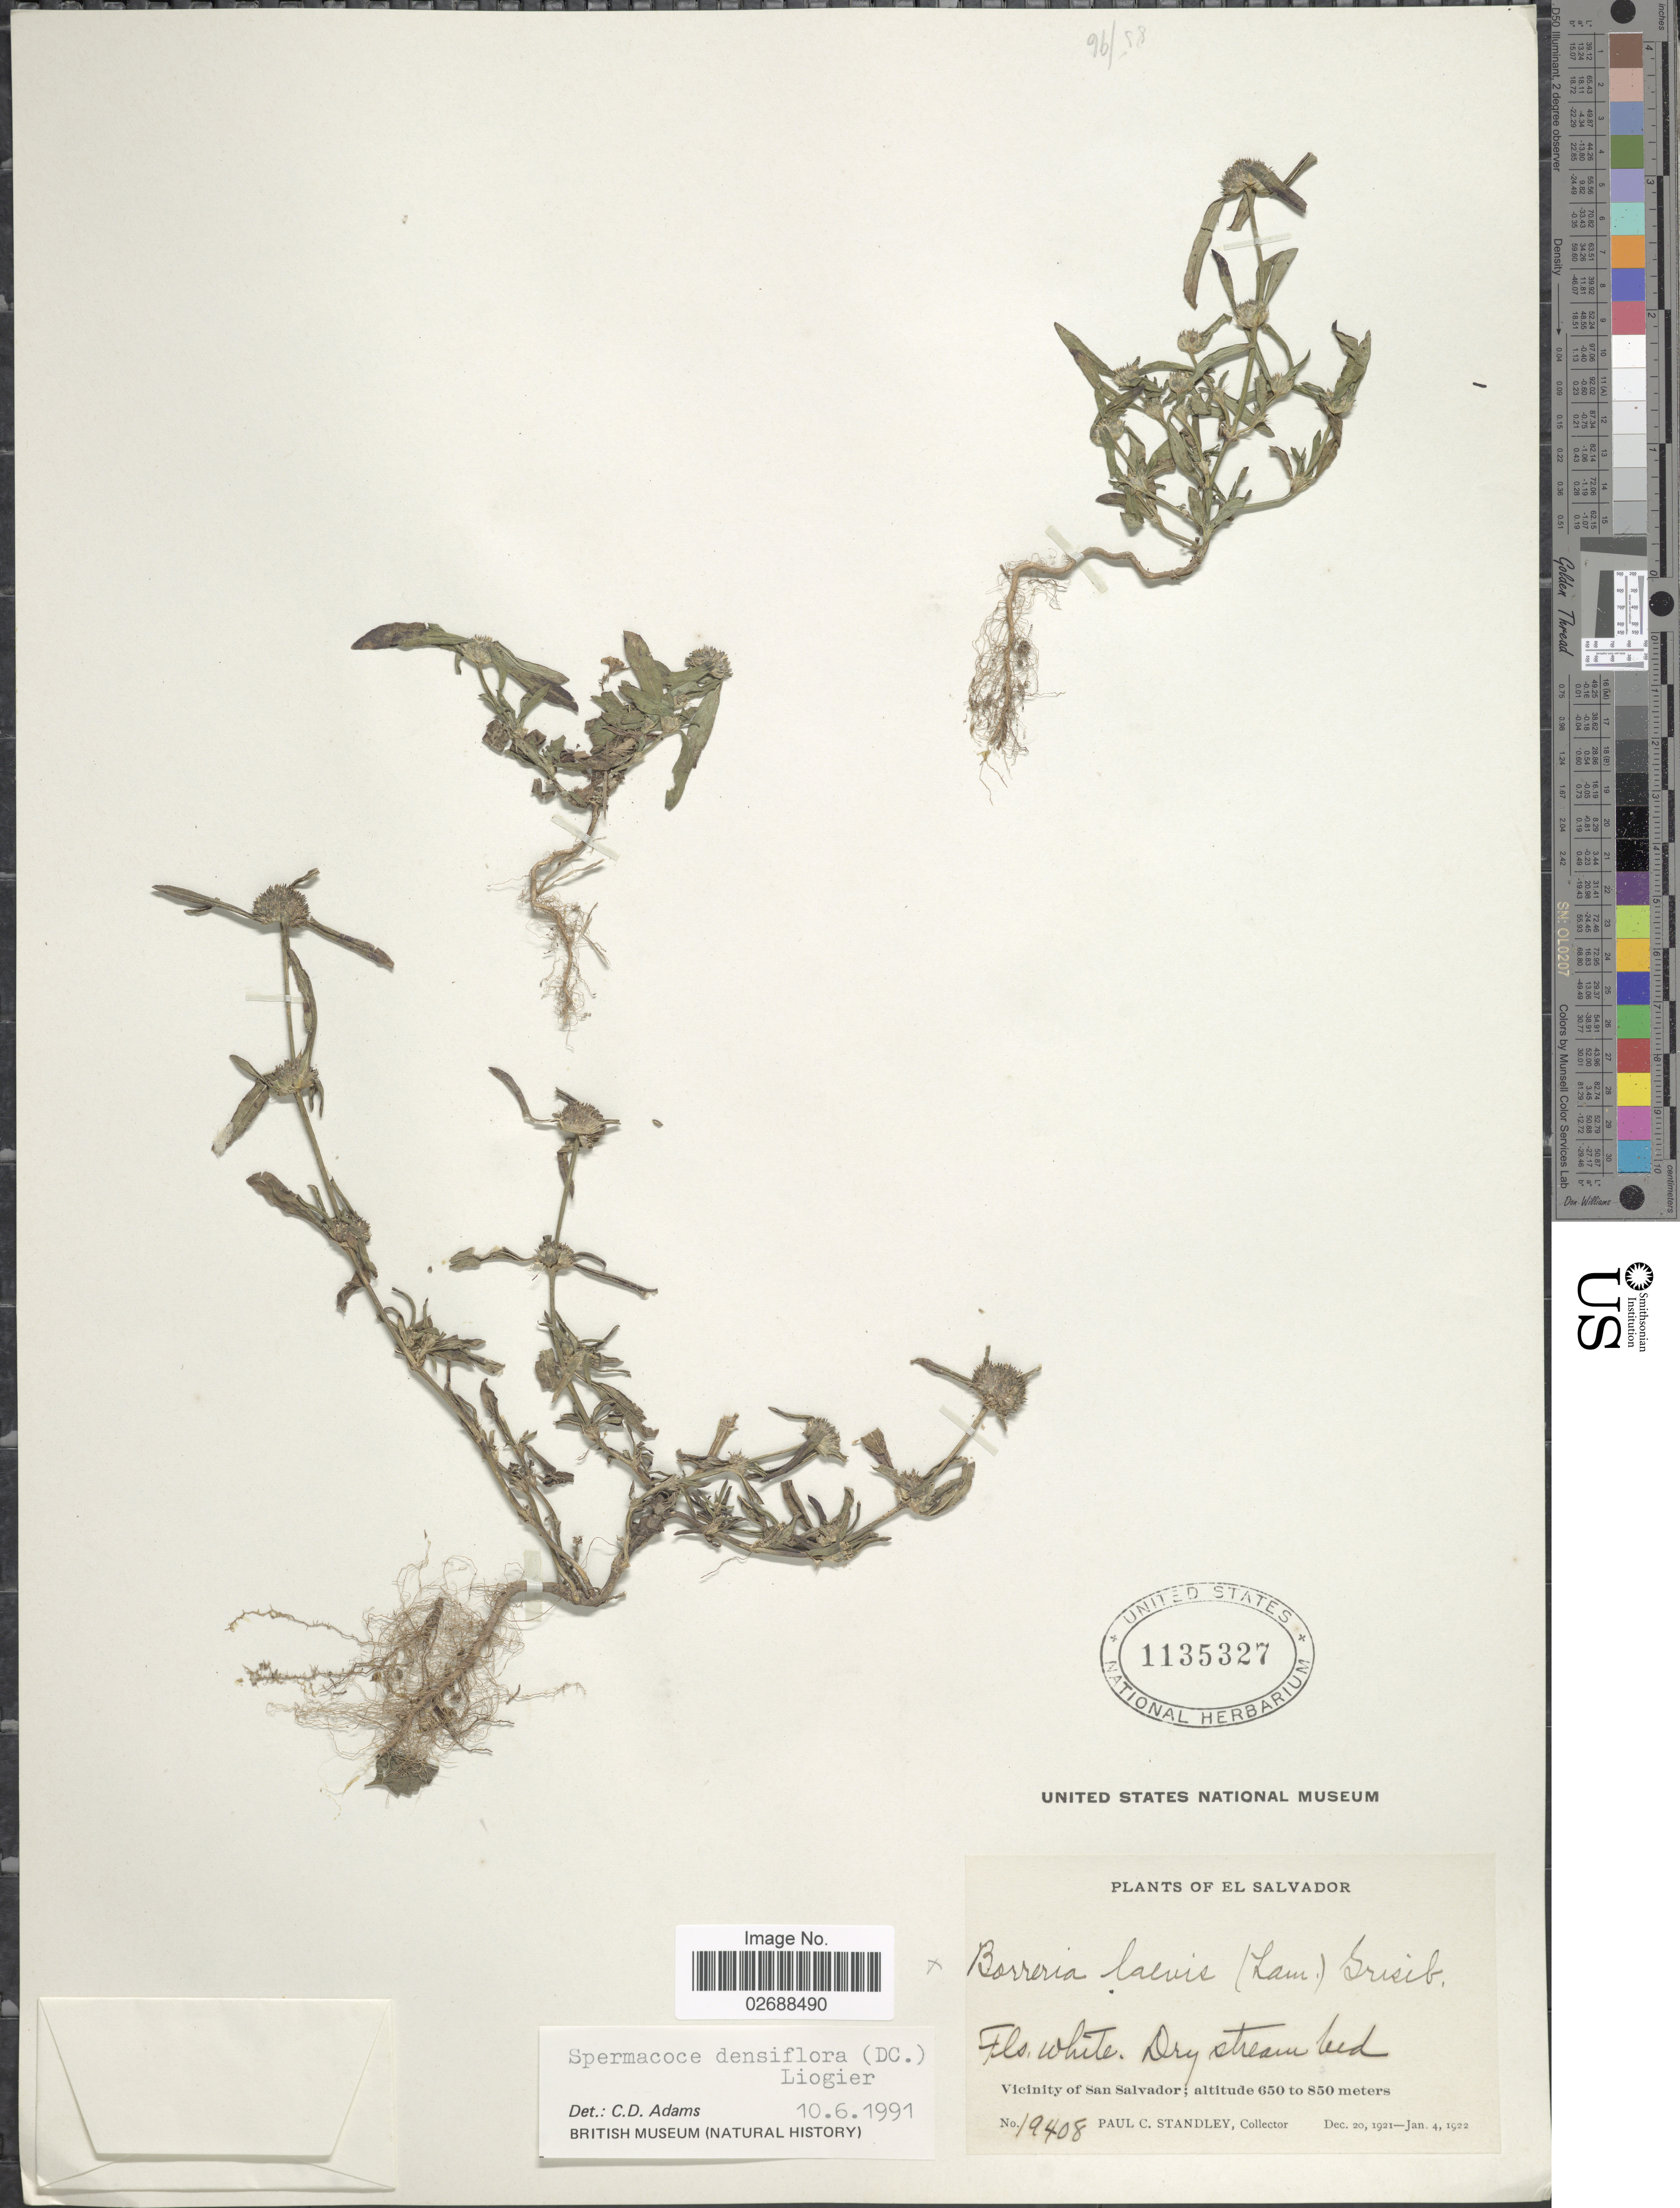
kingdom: Plantae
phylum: Tracheophyta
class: Magnoliopsida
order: Gentianales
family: Rubiaceae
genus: Spermacoce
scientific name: Spermacoce densiflora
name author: (DC.) Alain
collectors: P. C. Standley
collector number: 19408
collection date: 1921-12-20/1922-01-04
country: El Salvador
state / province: San Salvador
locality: Dry stream bed; Vicinity of San Salvador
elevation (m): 650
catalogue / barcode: US 1135327